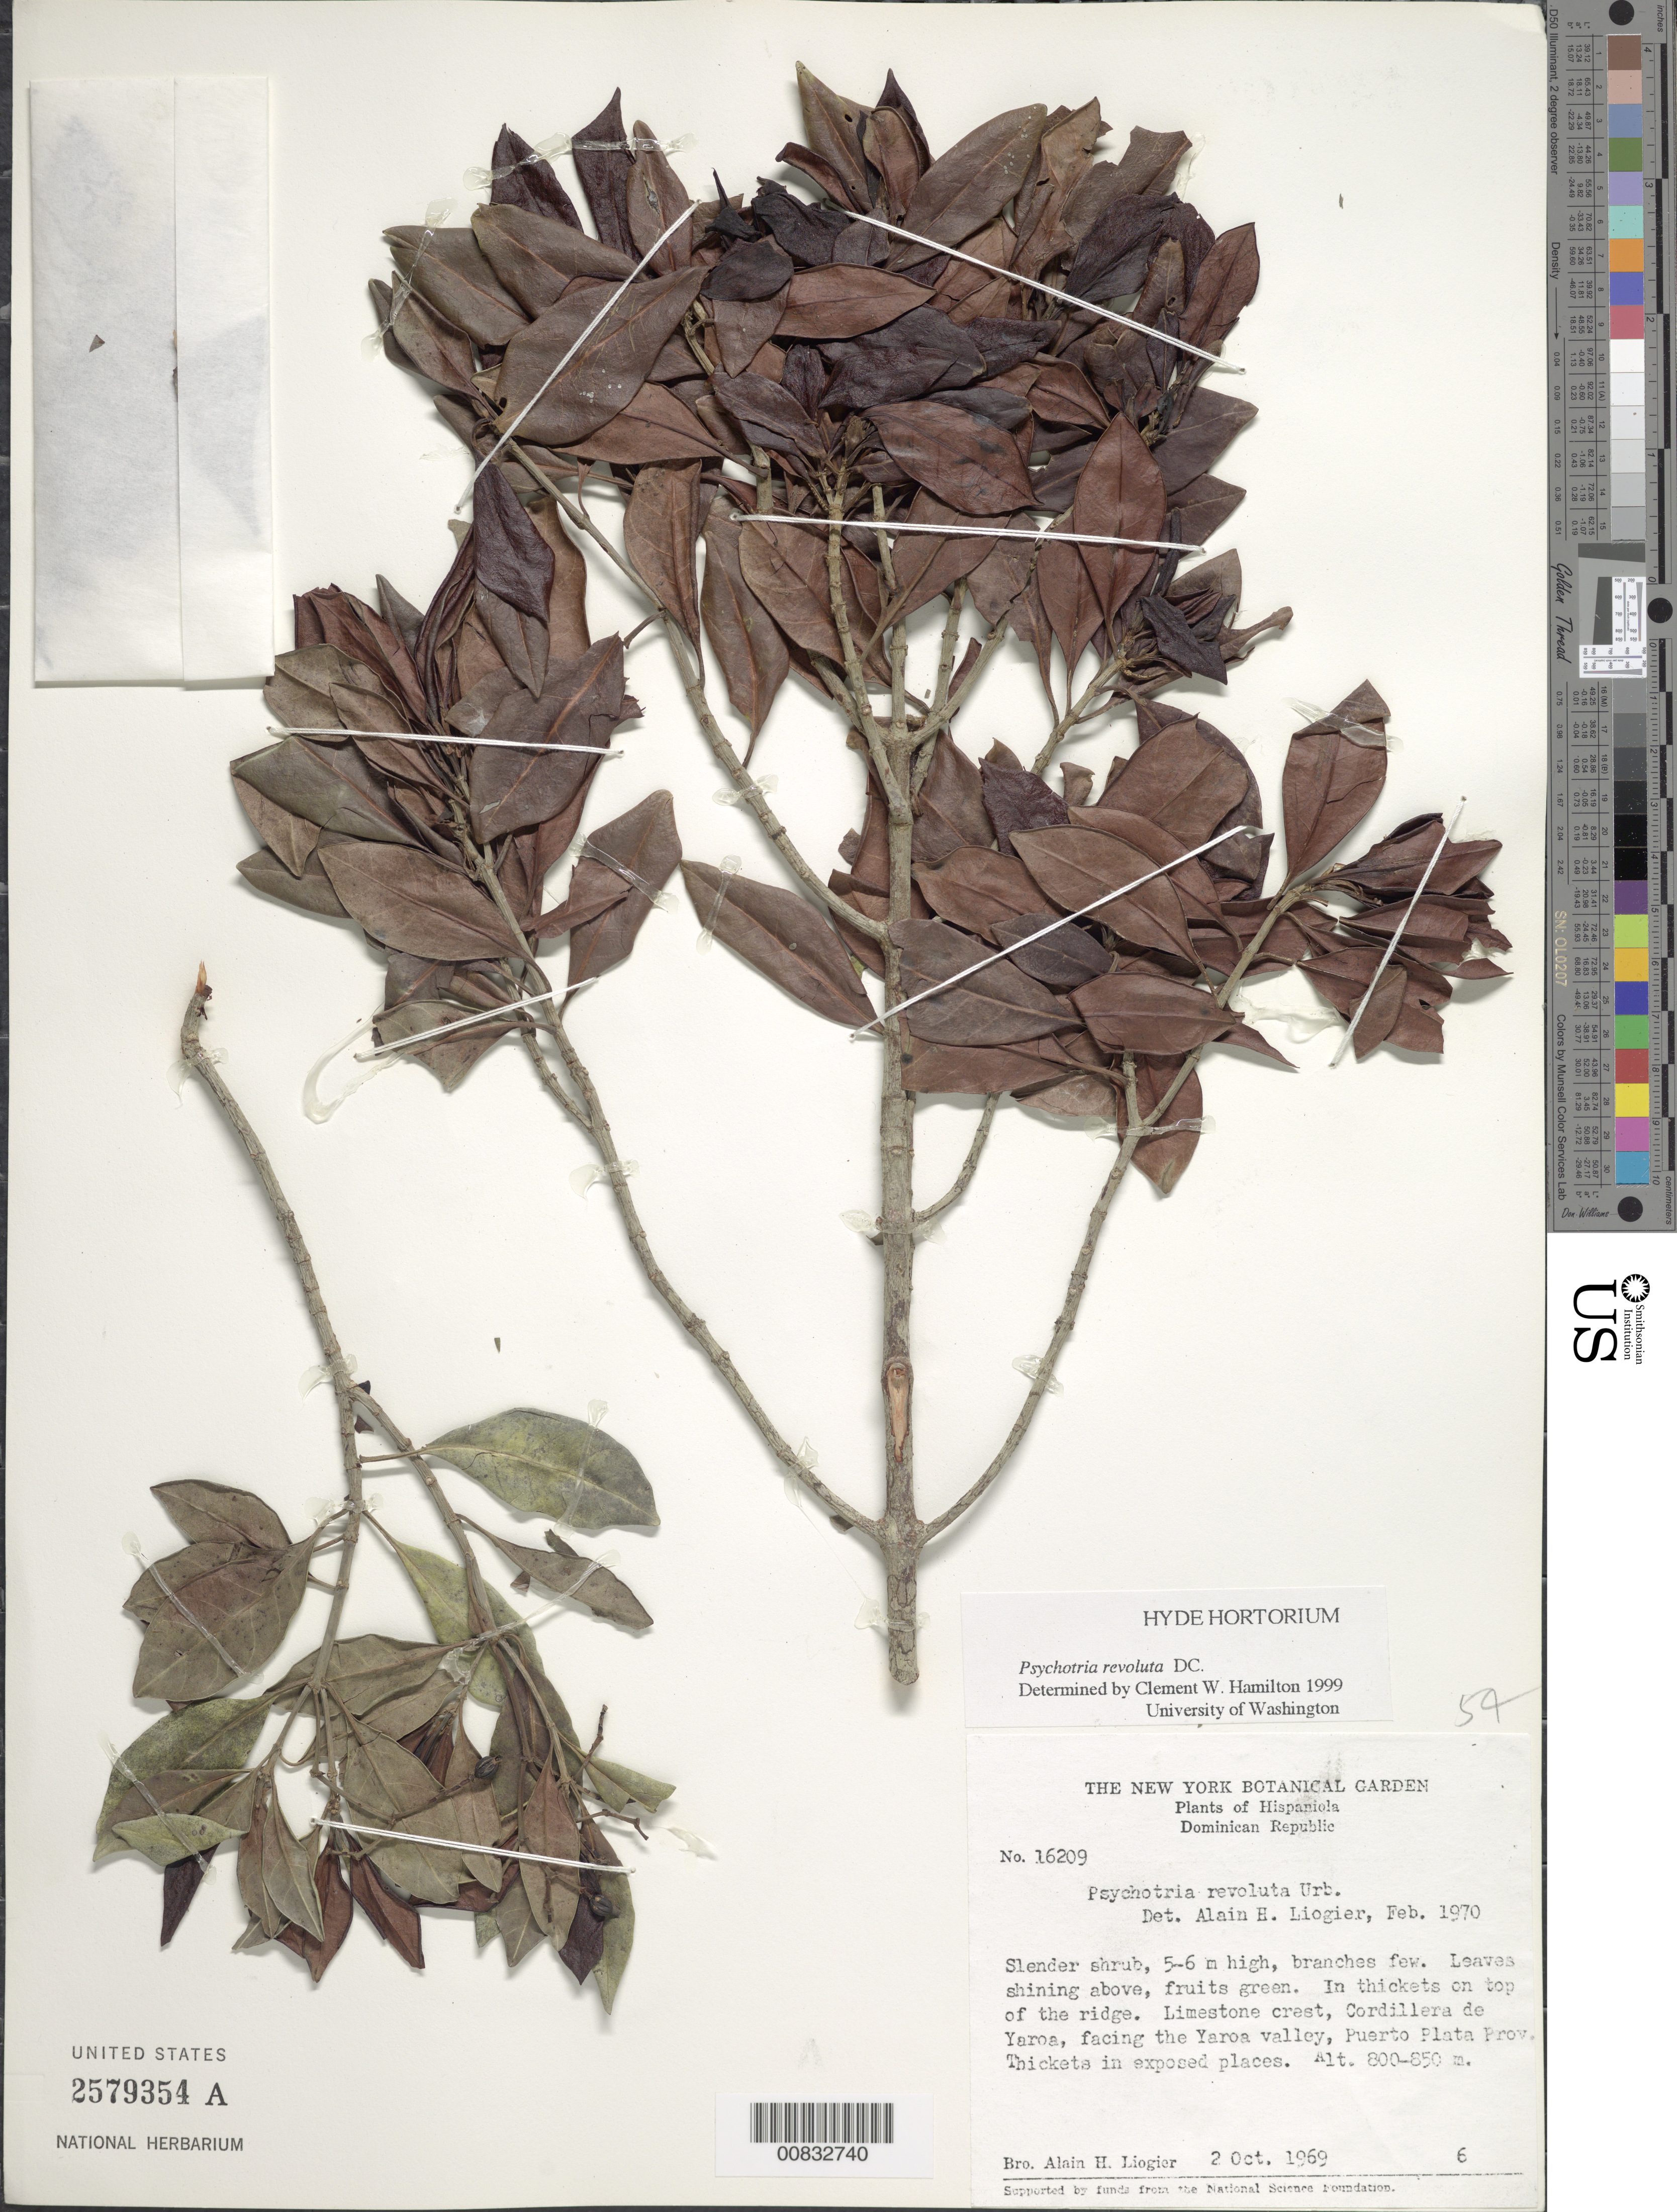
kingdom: Plantae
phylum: Tracheophyta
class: Magnoliopsida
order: Gentianales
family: Rubiaceae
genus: Psychotria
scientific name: Psychotria revoluta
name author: DC.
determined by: Hamilton, C. W.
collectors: A. H. Liogier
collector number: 16209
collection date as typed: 02 Oct 1969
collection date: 1969-10-02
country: Dominican Republic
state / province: Puerto Plata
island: Hispaniola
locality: Cordillera de Yaroa, facing Yaroa valley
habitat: Exposed places in thickets on top of the ridge of limestone crest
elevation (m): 800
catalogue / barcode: US 2579354